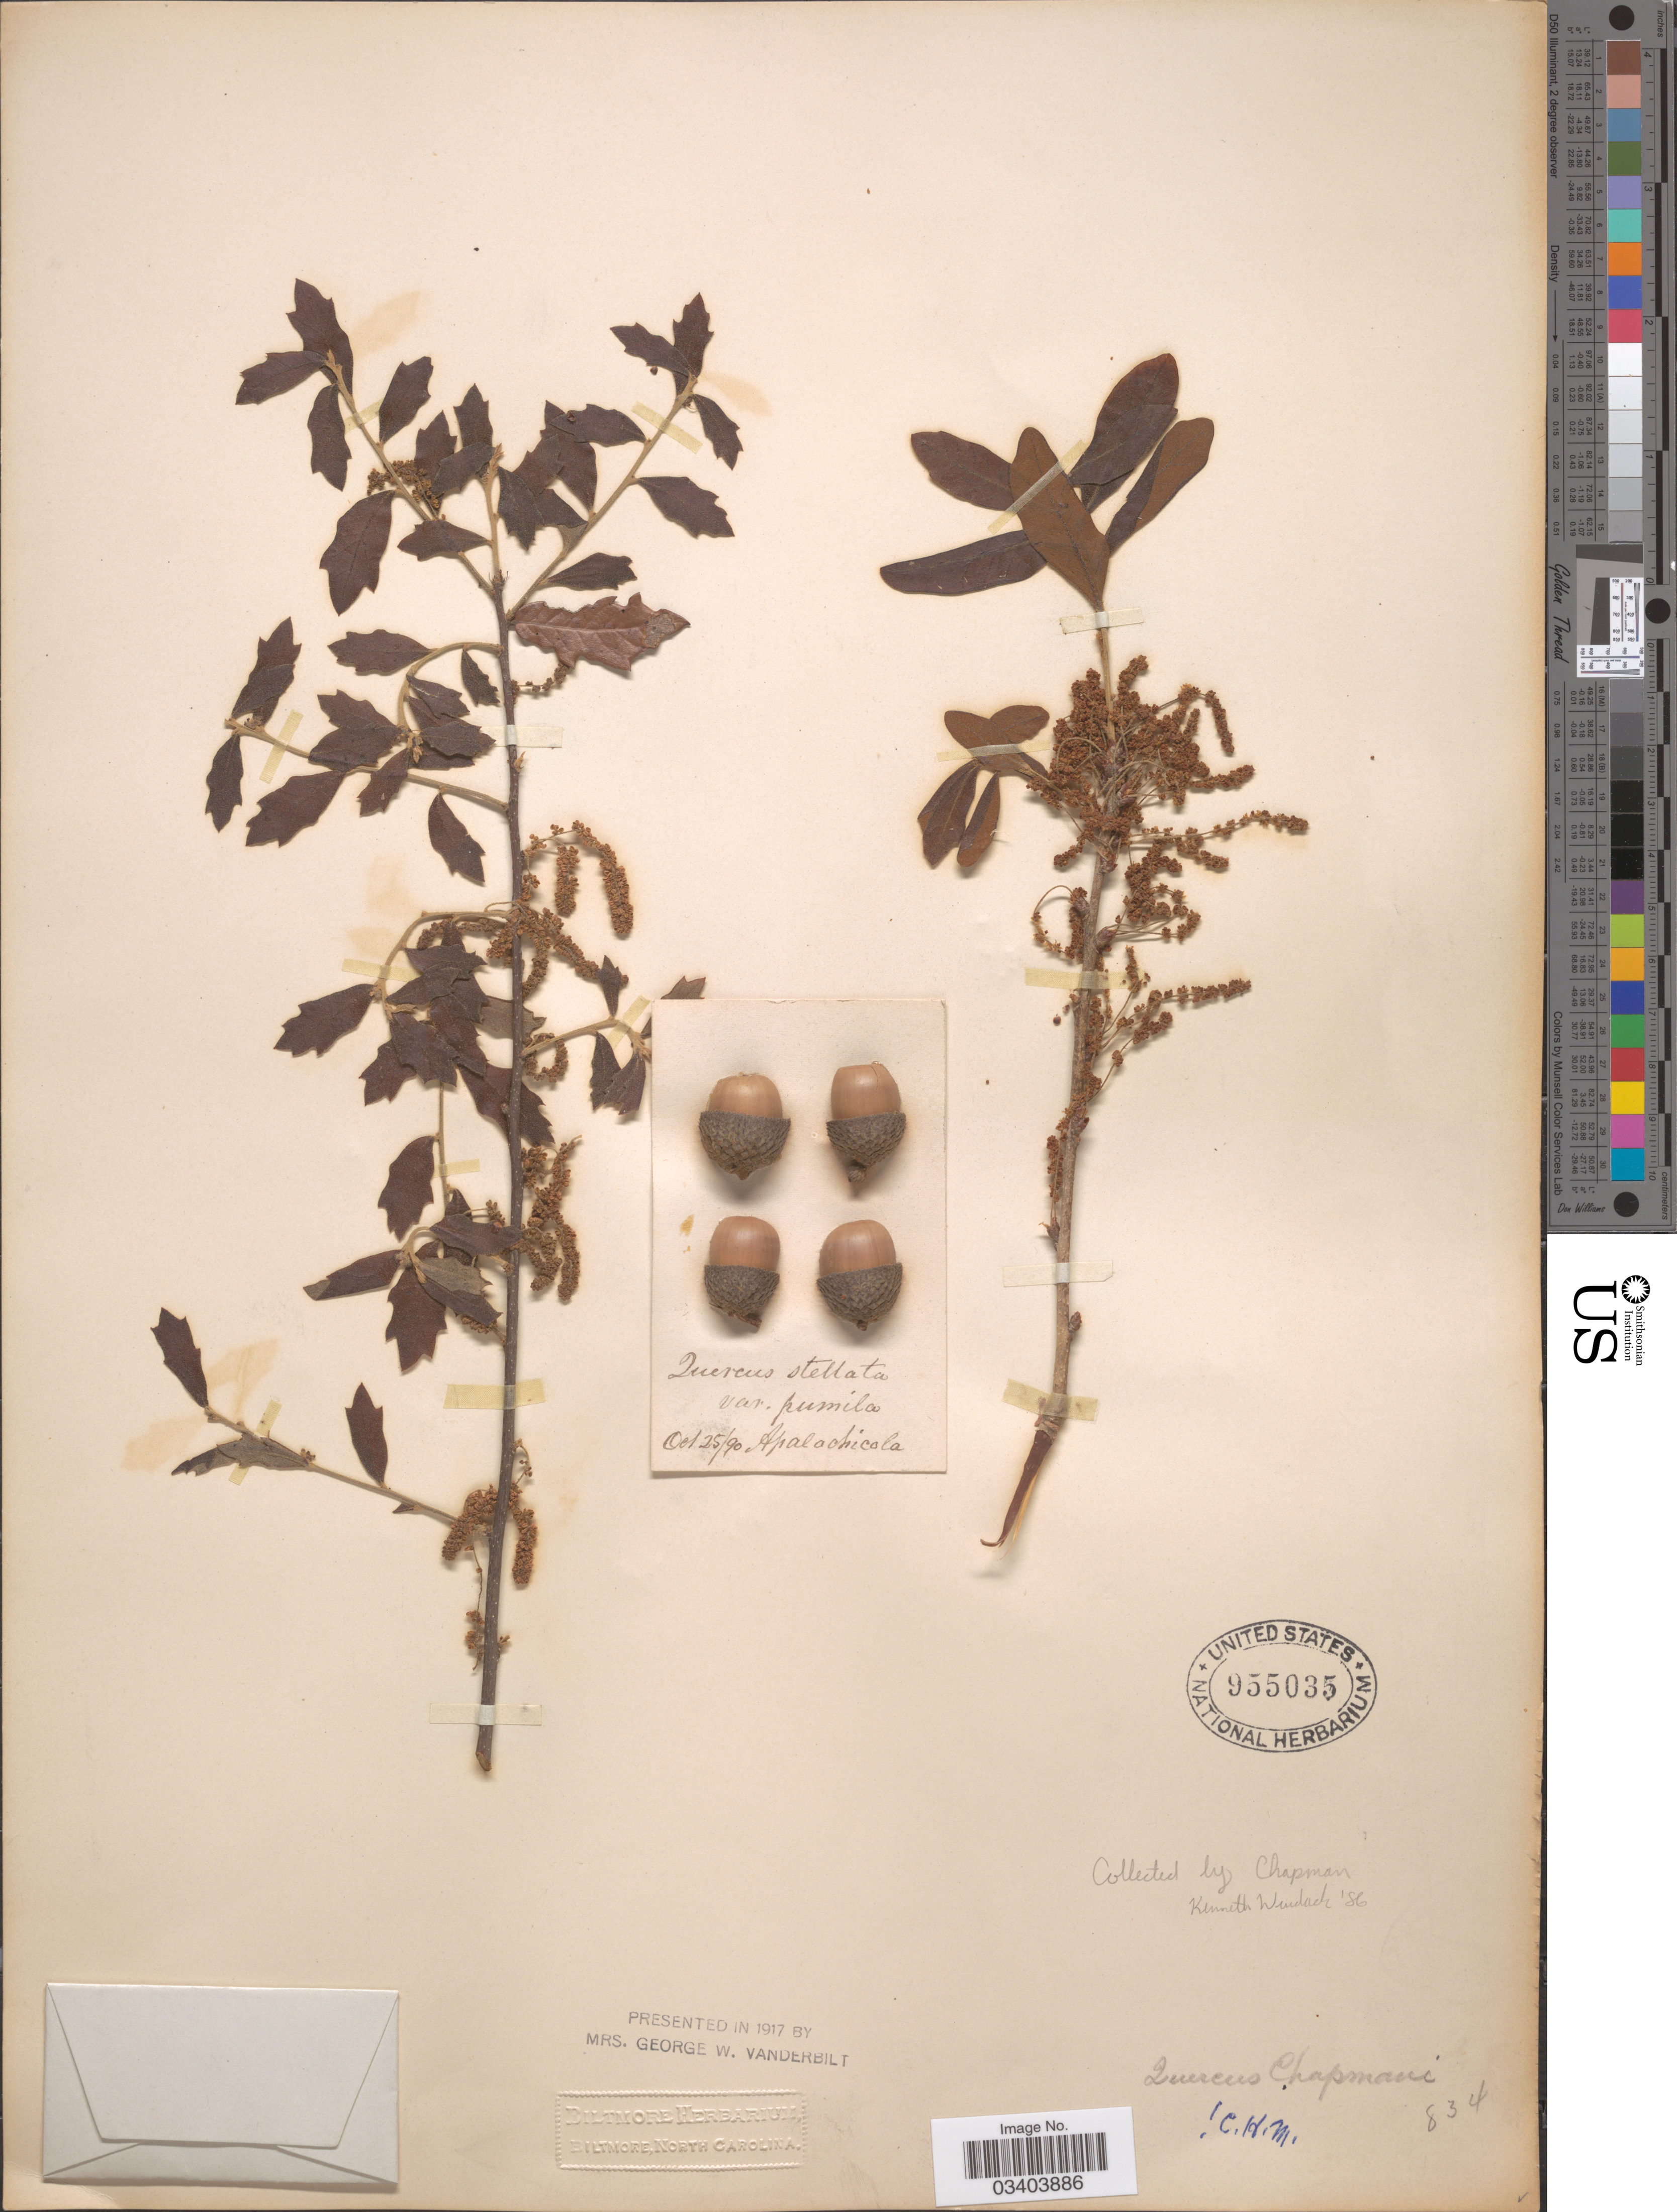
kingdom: Plantae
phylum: Tracheophyta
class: Magnoliopsida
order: Fagales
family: Fagaceae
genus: Quercus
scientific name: Quercus chapmanii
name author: Sarg.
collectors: A. Chapman & K. Wurdack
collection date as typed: Transcribed d/m/y: 25/10/90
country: United States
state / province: Florida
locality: Apalachicola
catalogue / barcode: US 955035